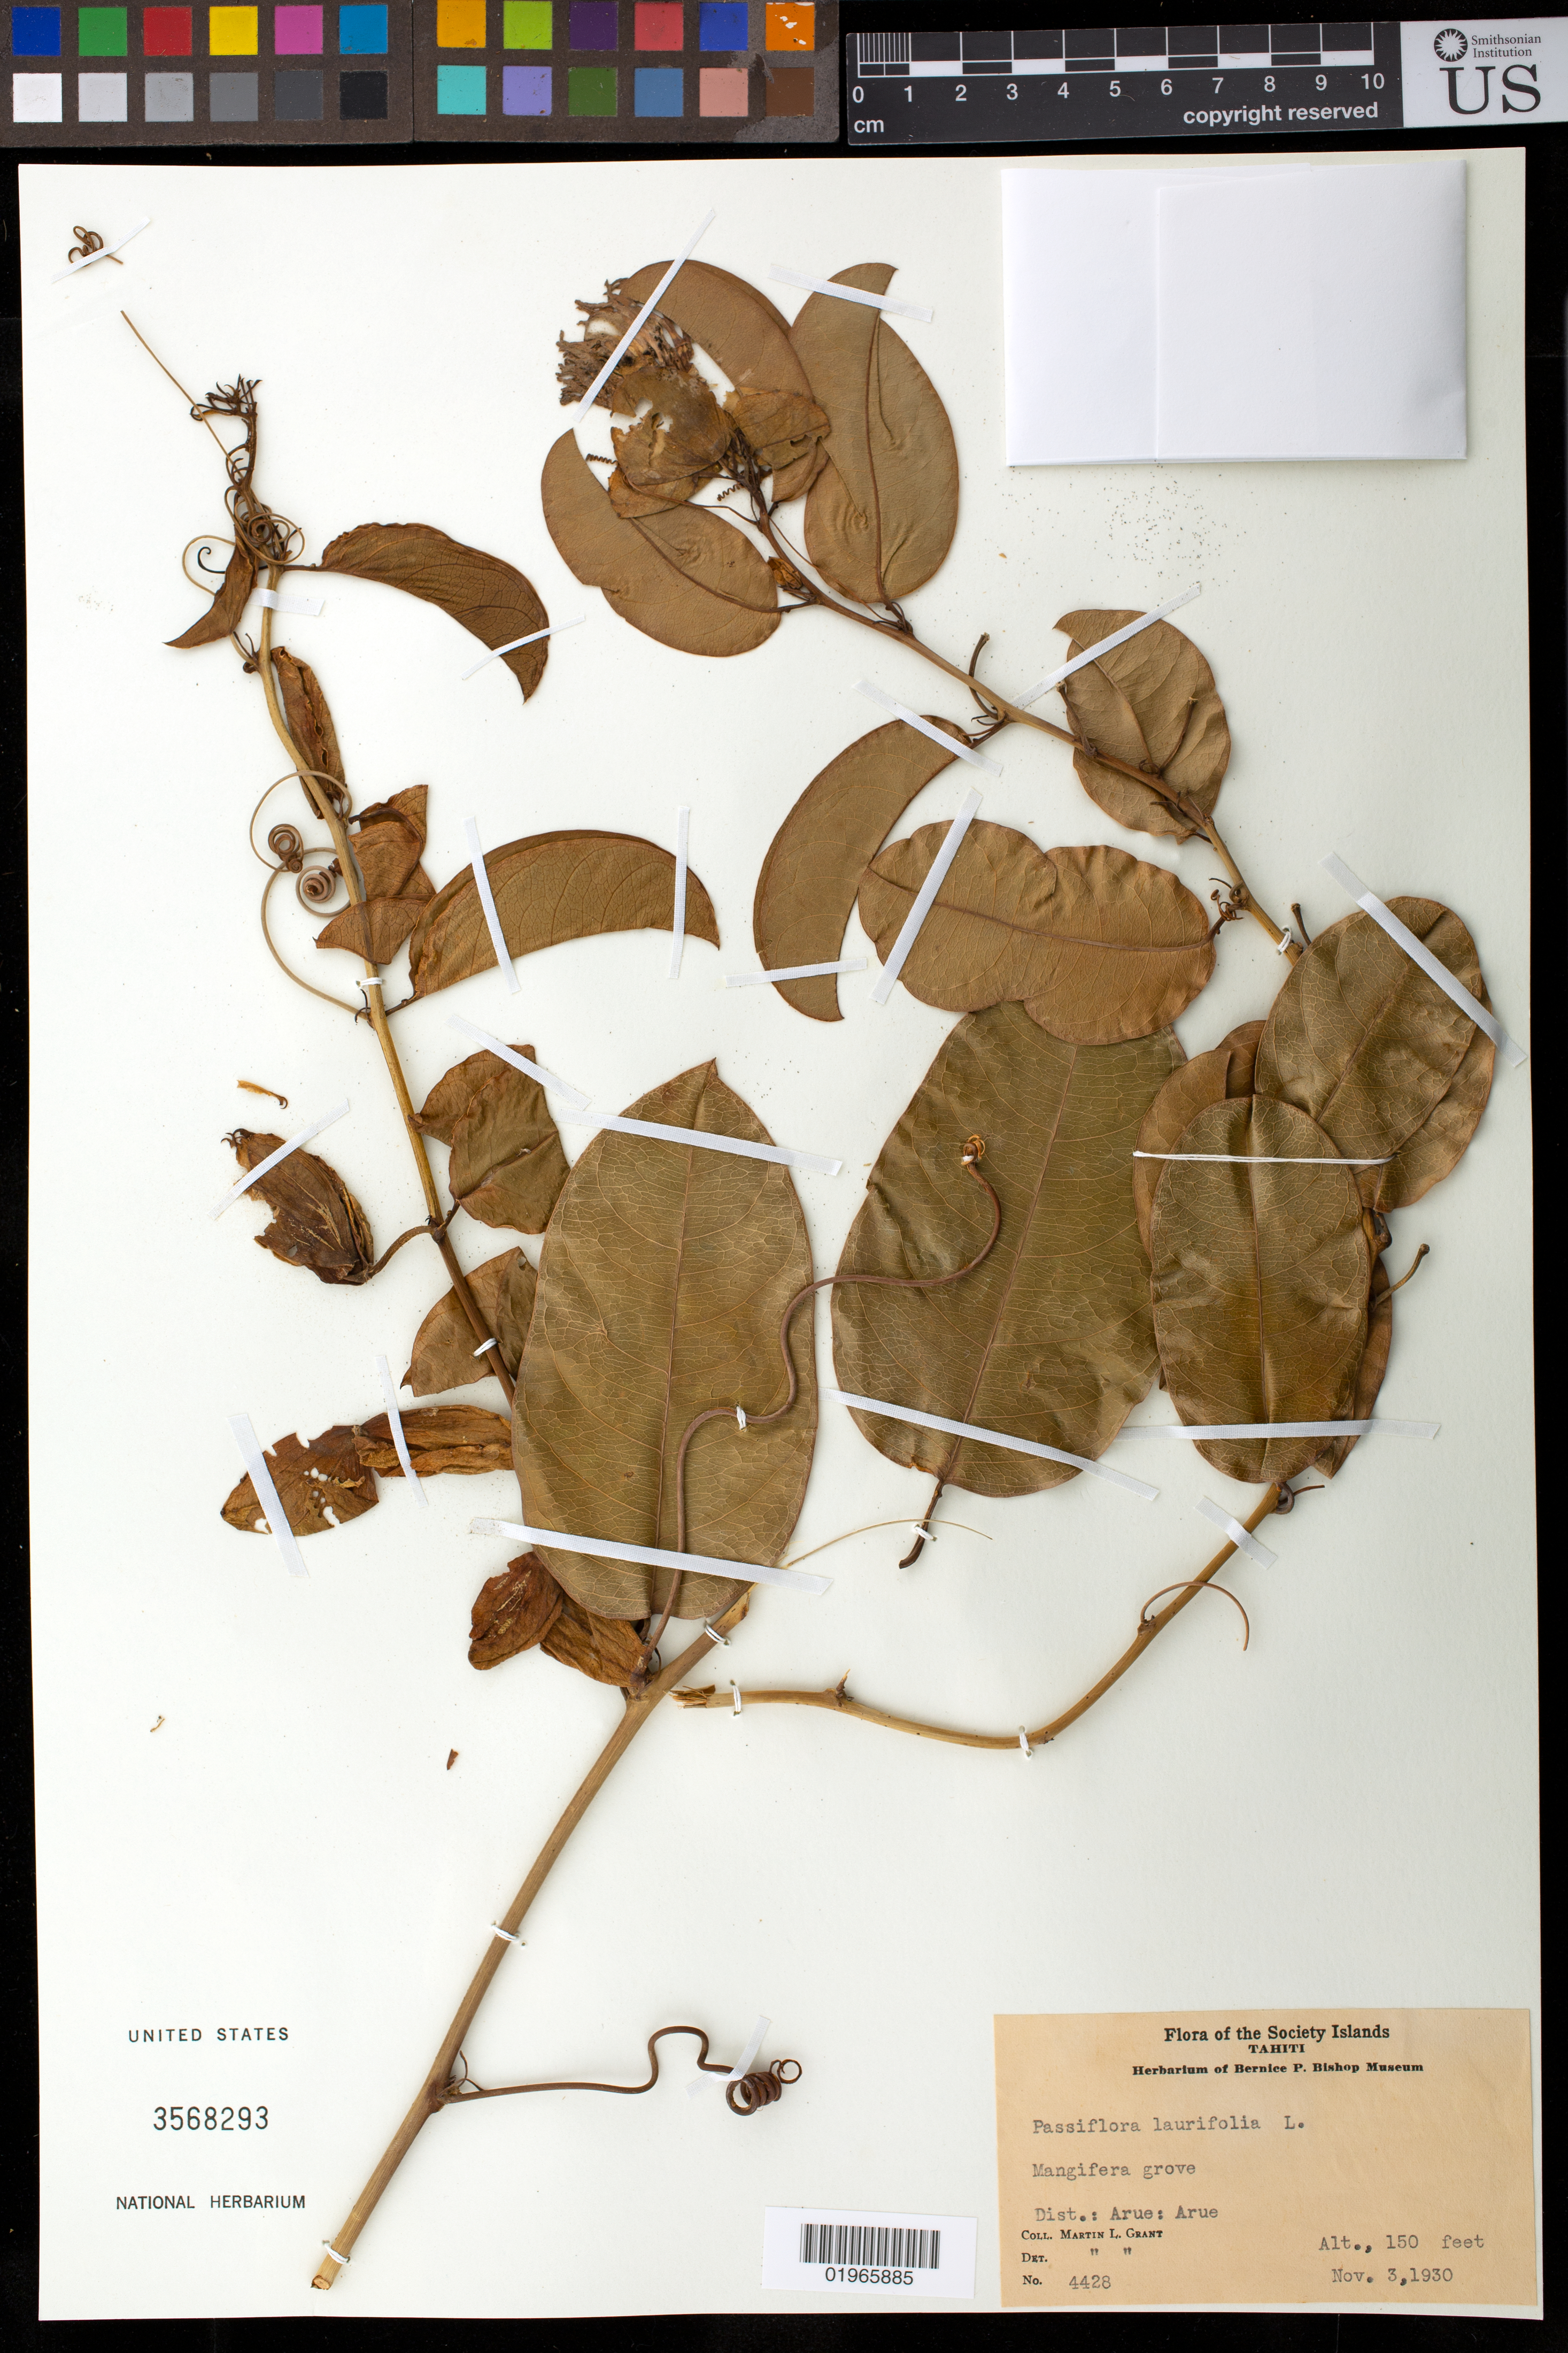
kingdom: Plantae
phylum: Tracheophyta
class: Magnoliopsida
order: Malpighiales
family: Passifloraceae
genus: Passiflora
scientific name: Passiflora laurifolia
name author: L.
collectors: M. L. Grant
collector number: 4428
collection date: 1930-11-03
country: French Polynesia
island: Tahiti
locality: The Society Islands, Tahiti,Dist.: Arue: Arue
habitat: Grove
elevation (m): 46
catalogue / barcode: US 3568293